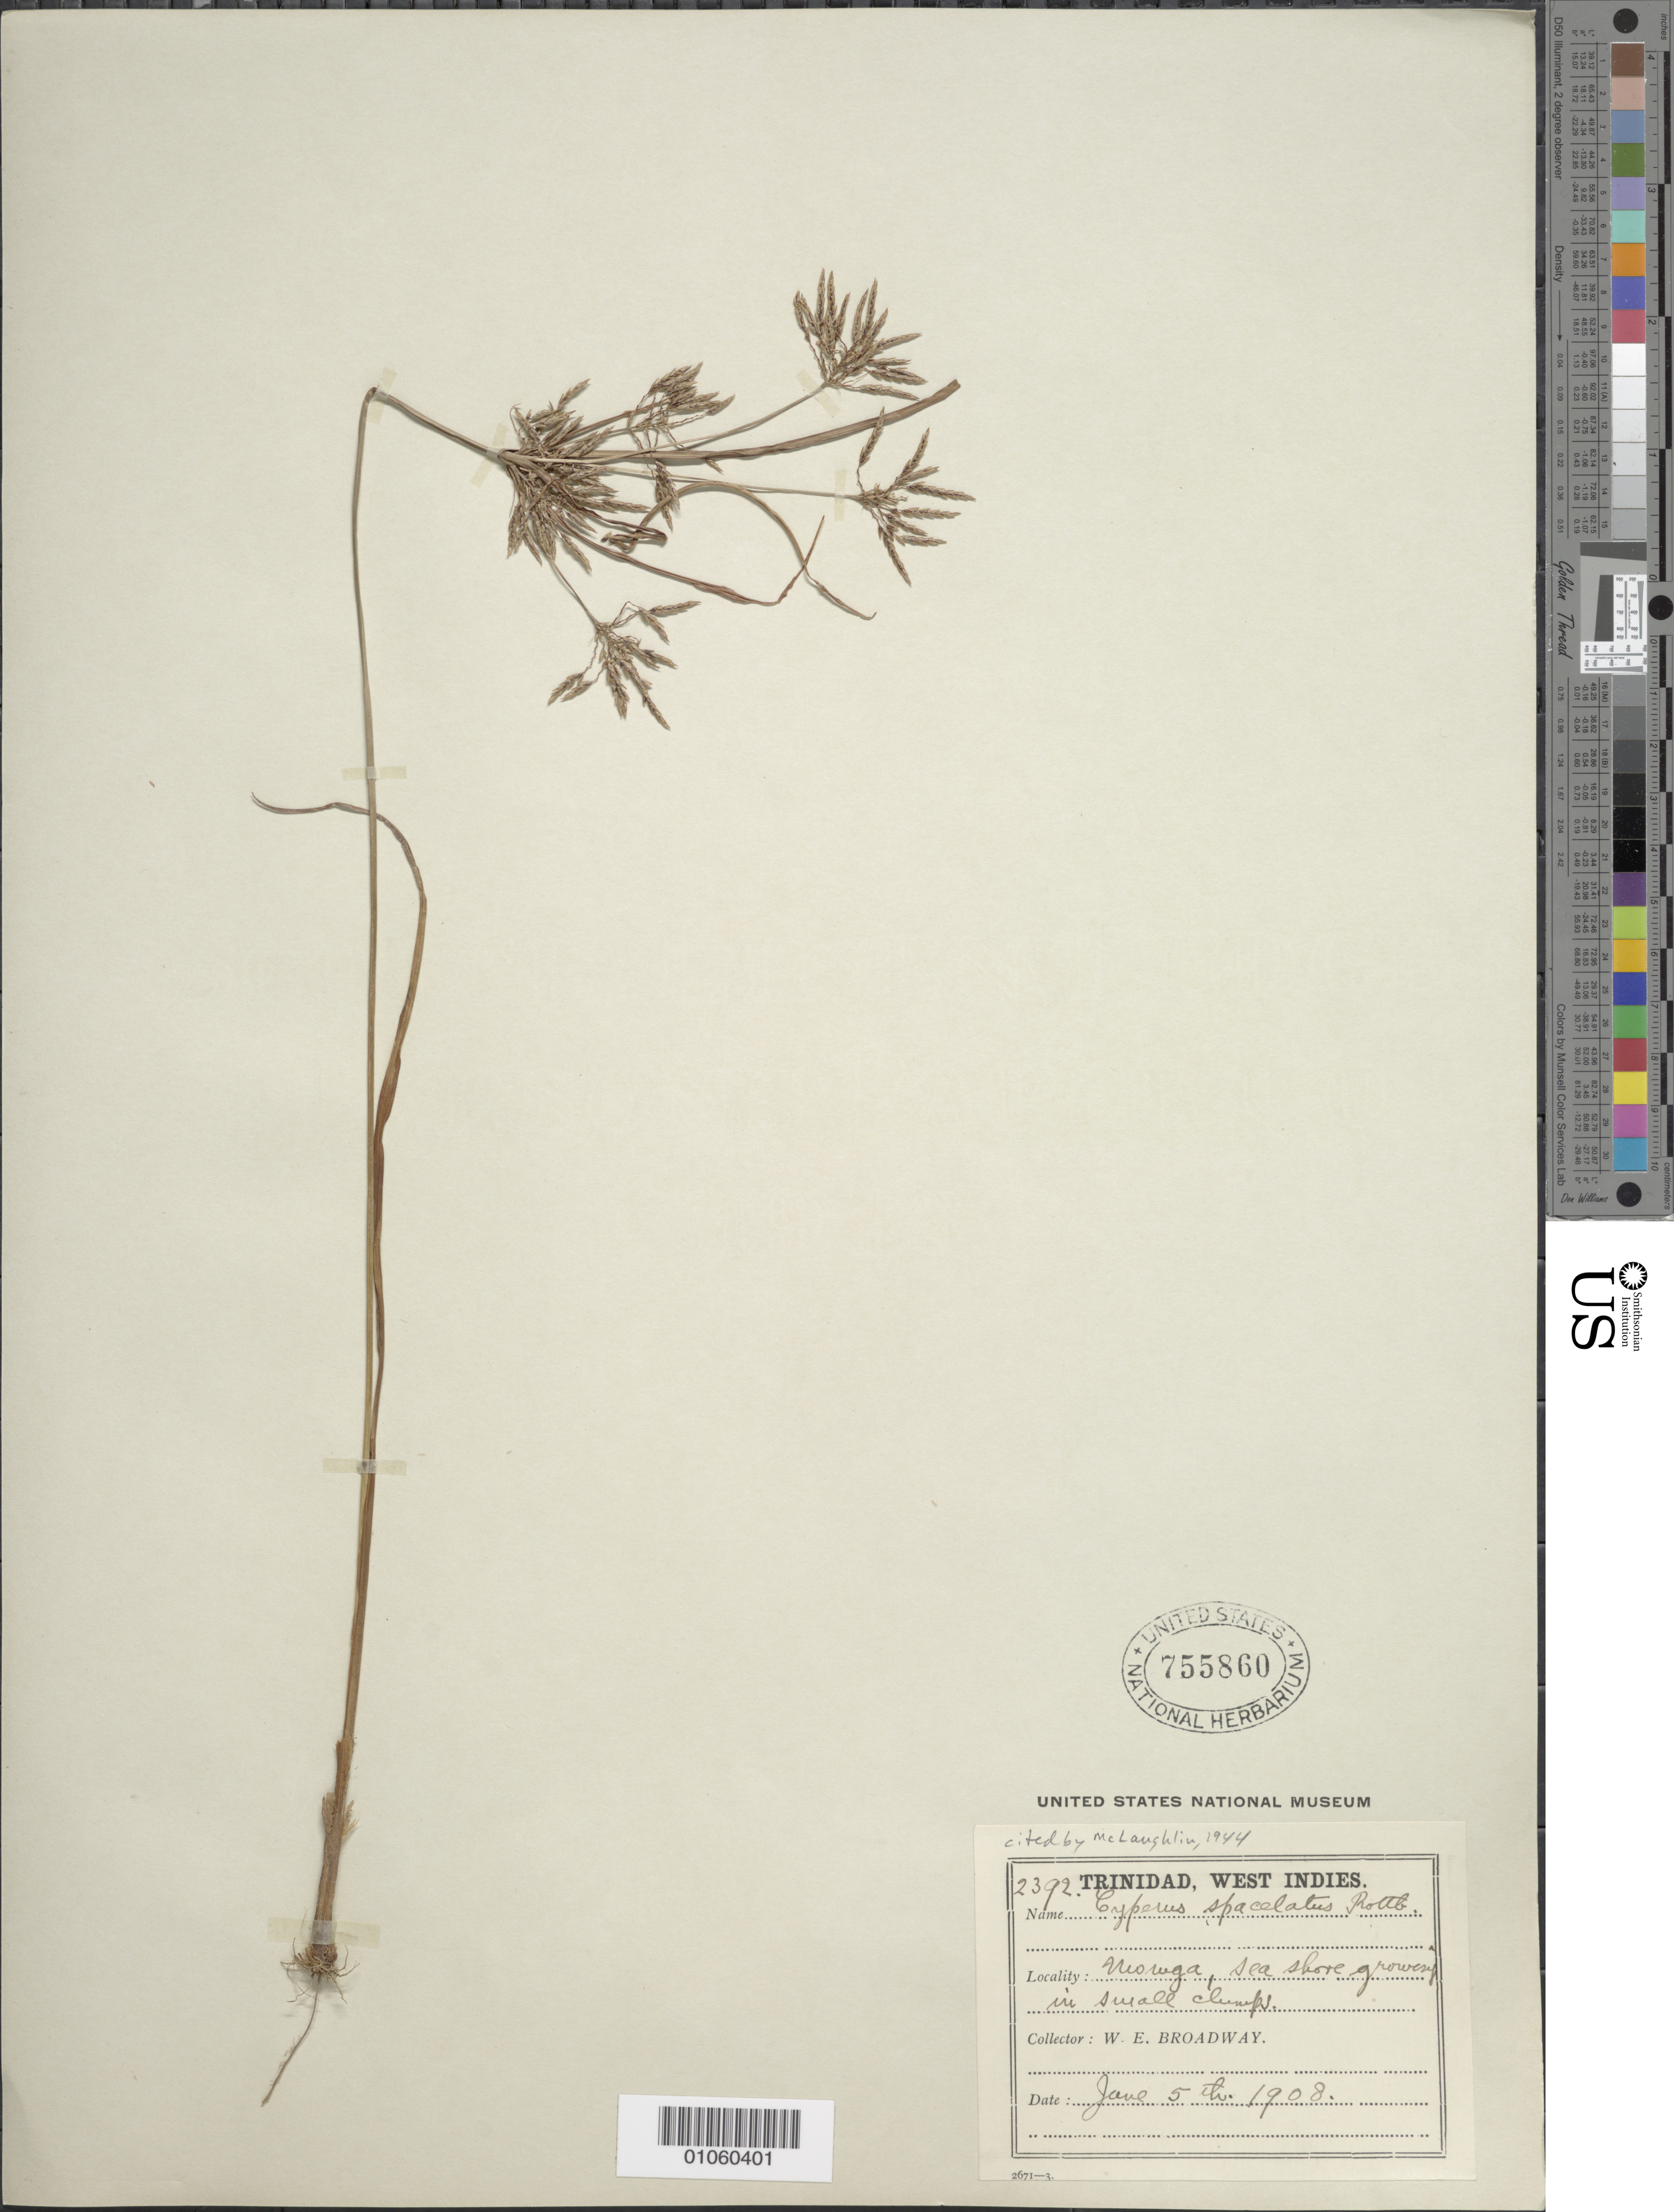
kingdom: Plantae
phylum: Tracheophyta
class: Liliopsida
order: Poales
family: Cyperaceae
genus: Cyperus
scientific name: Cyperus sphacelatus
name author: Rottb.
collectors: W. E. Broadway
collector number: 2392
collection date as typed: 05 Jun 1908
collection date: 1908-06-05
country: Trinidad and Tobago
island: Trinidad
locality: Moruga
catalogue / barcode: US 755860